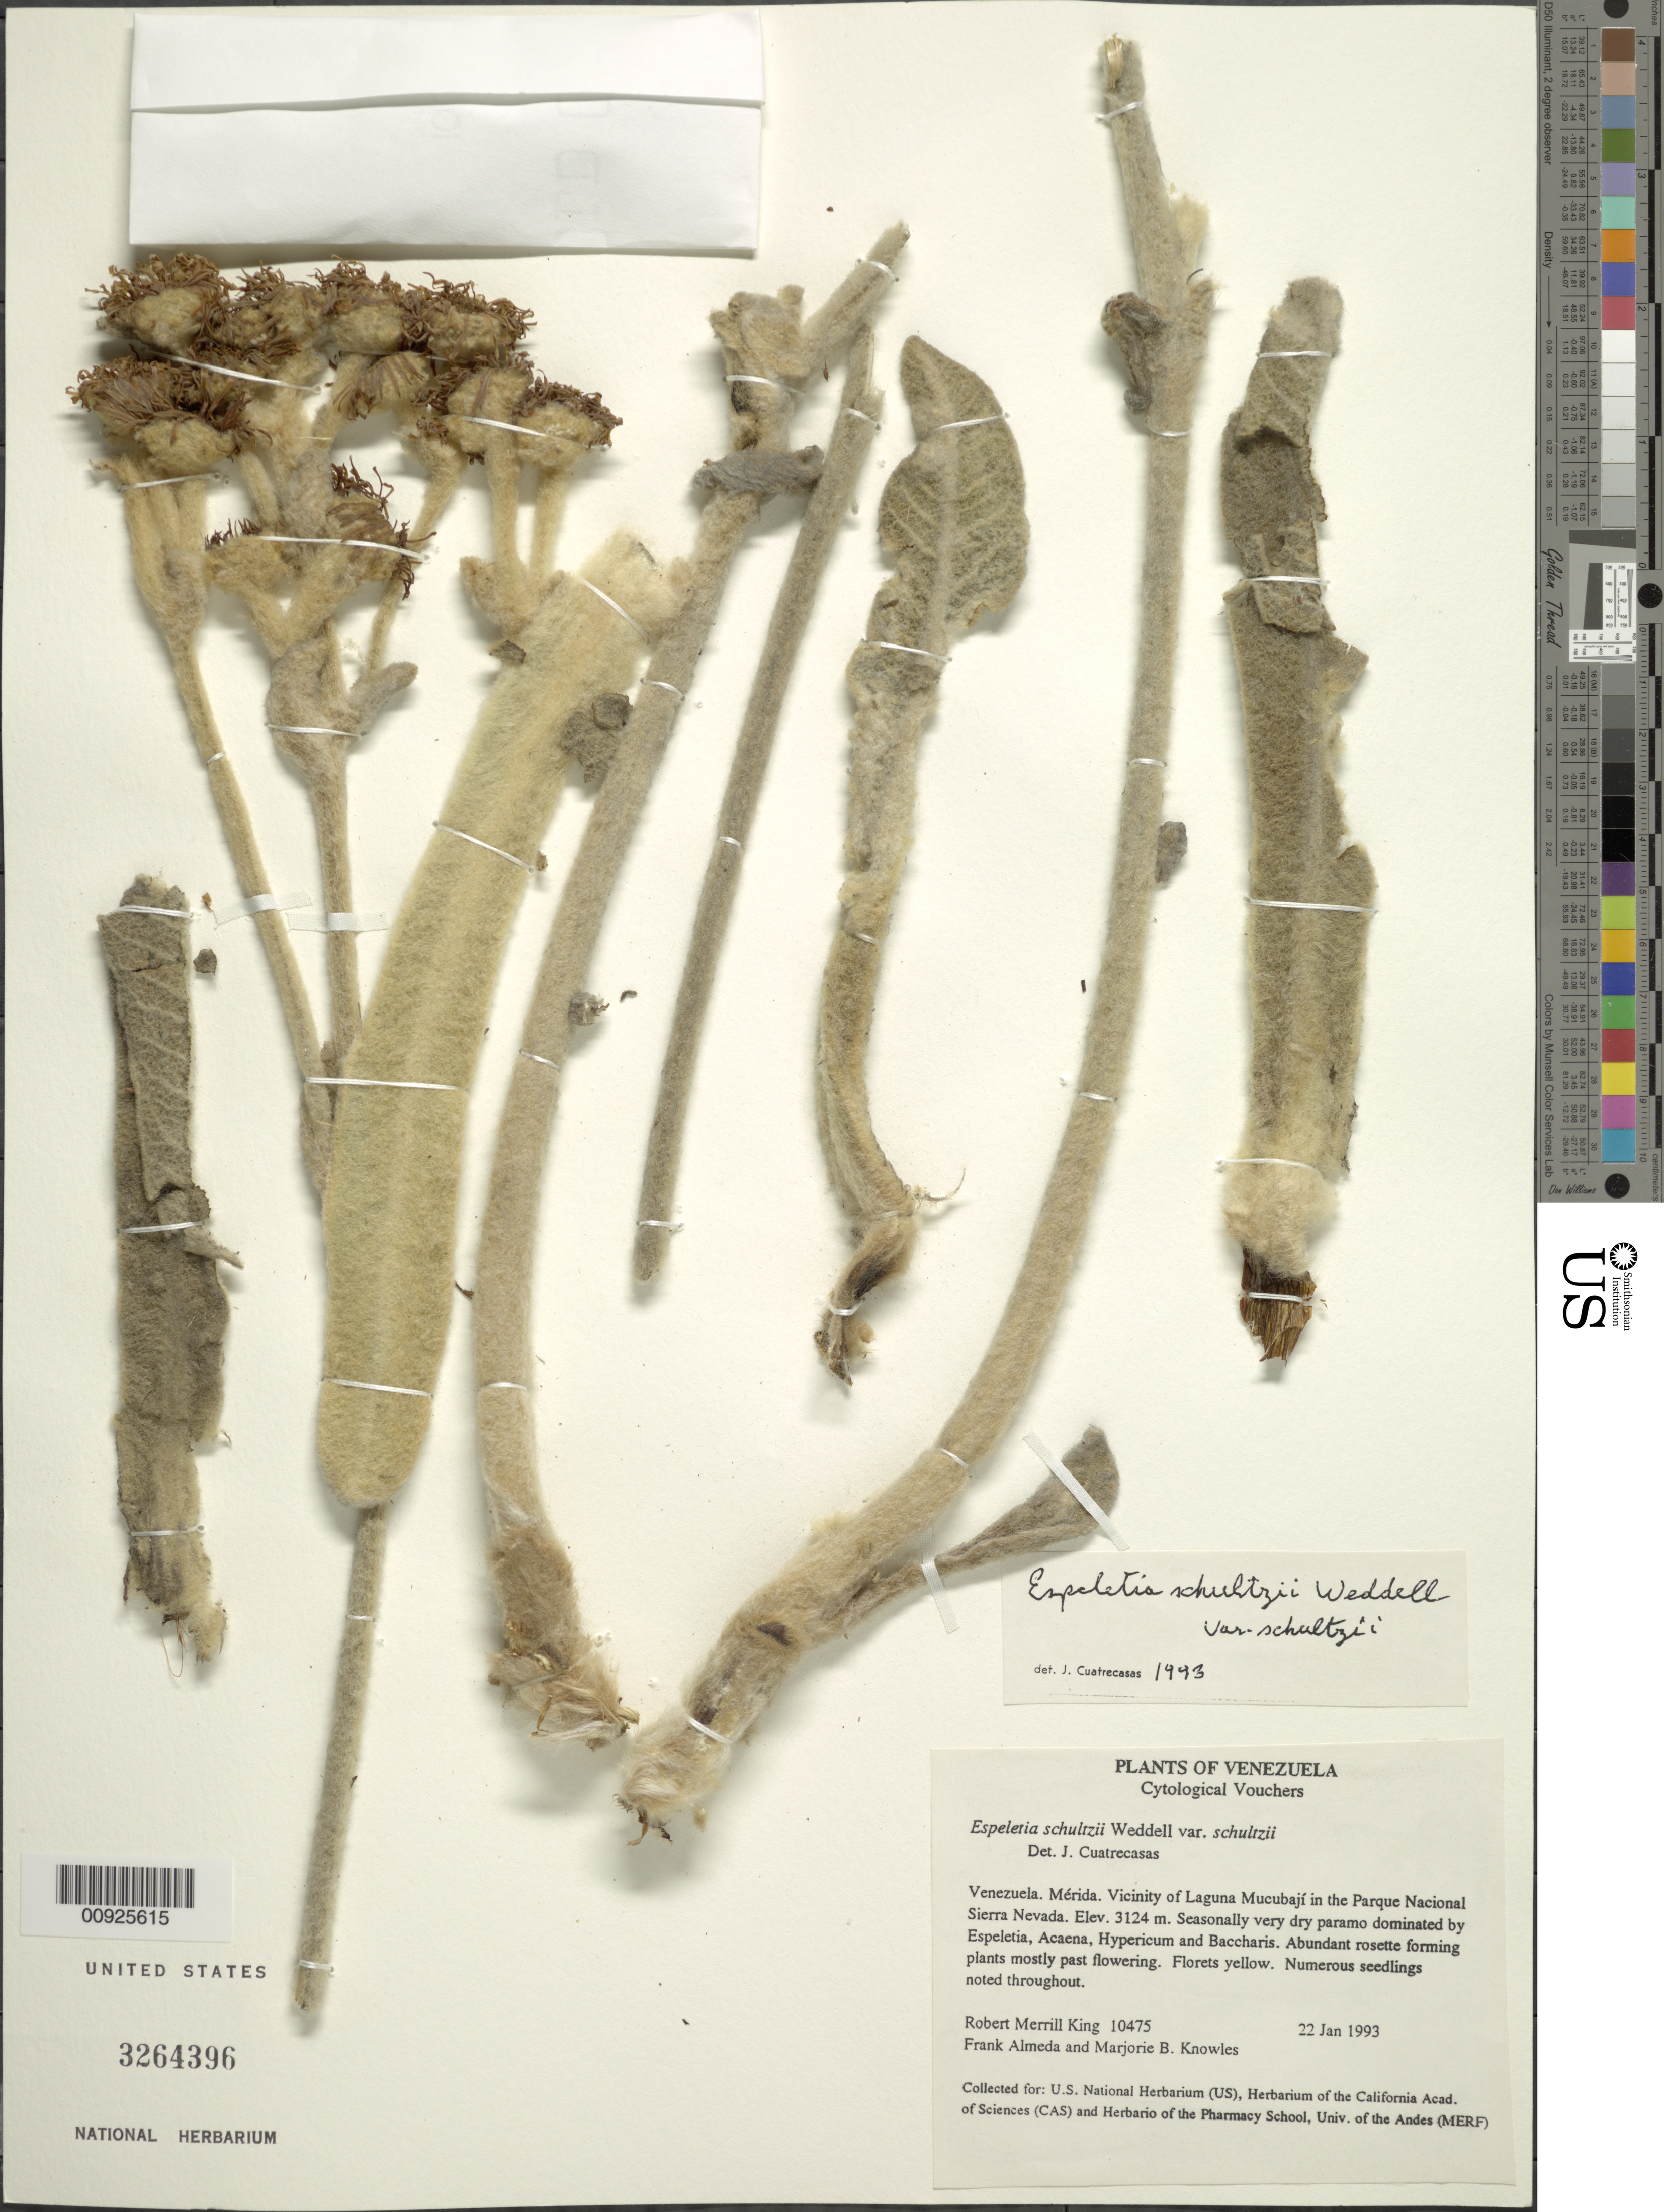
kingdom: Plantae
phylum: Tracheophyta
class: Magnoliopsida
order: Asterales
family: Asteraceae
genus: Espeletia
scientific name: Espeletia schultzii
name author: Wedd.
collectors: R. M. King, F. Almeda & M. B. Knowles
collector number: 10475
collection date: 1993-01-22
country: Venezuela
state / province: Mérida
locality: Vicinity of Laguna Mucubají in the Parque Natural Sierra Nevada.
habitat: Seasonally very dry paramo dominated by Espeletia, acaena, Hypericum and Baccharis.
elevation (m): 3124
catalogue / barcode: US 3264396